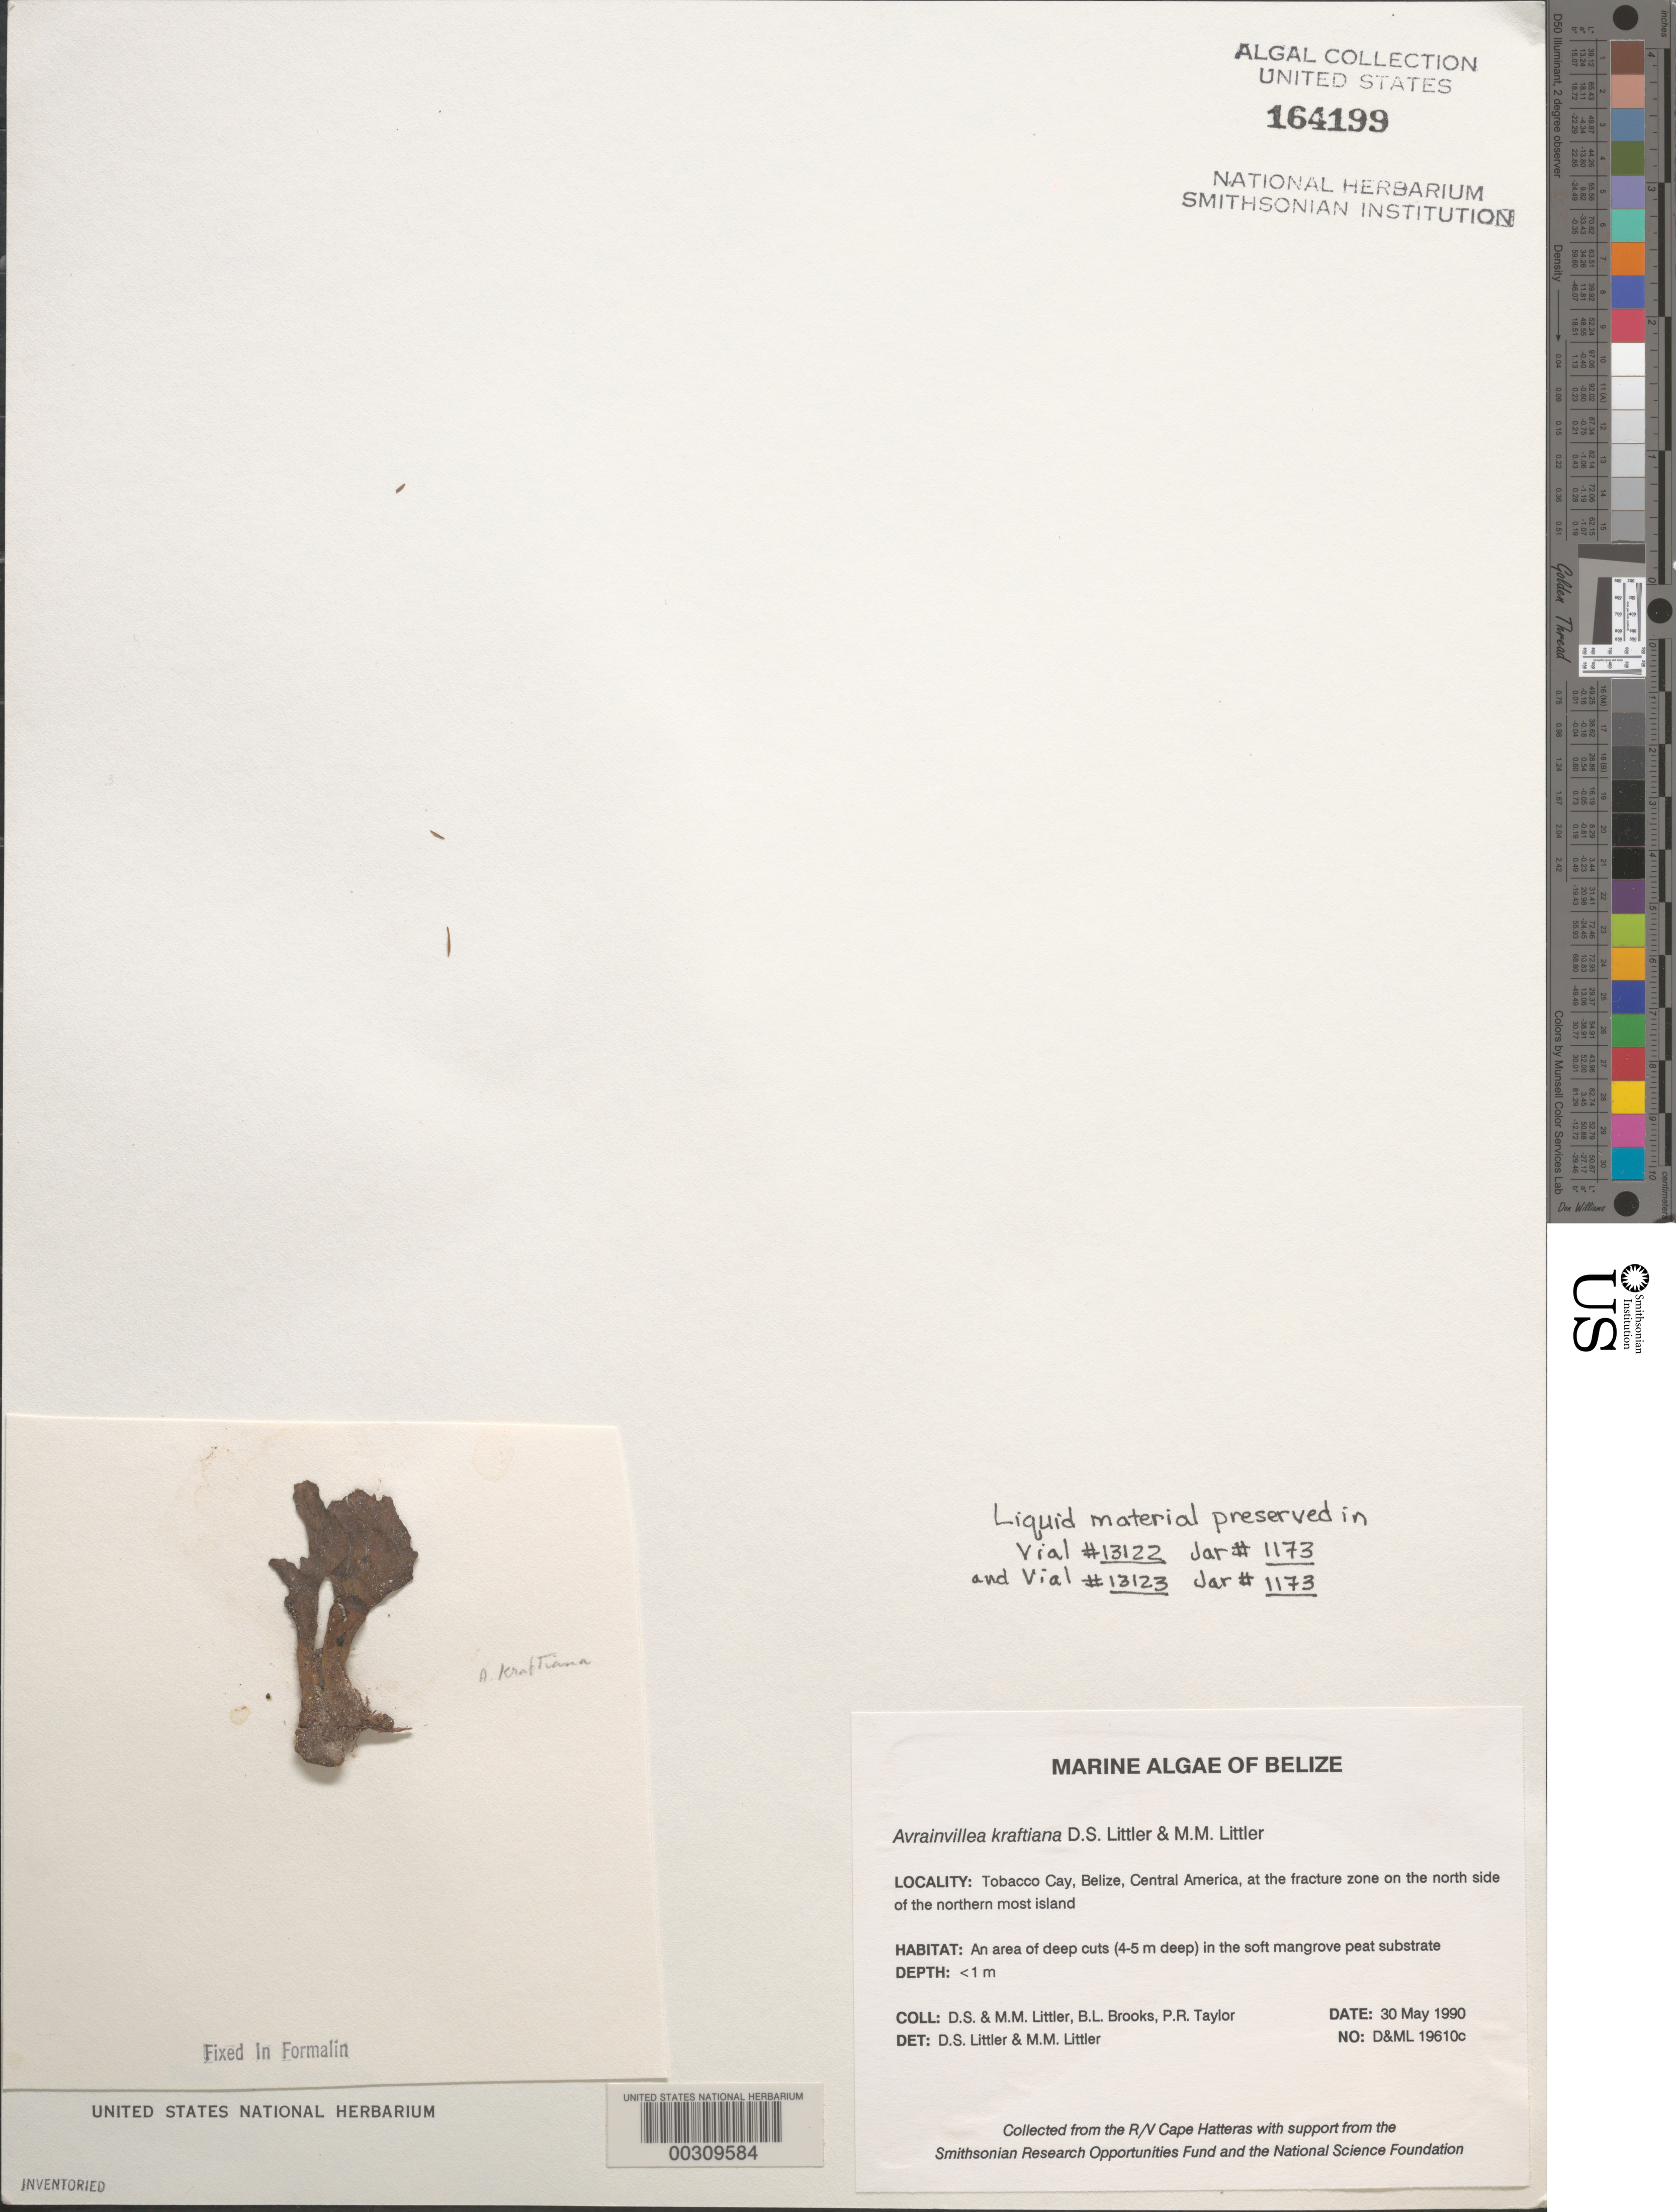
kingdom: Plantae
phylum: Chlorophyta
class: Ulvophyceae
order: Bryopsidales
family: Dichotomosiphonaceae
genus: Avrainvillea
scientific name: Avrainvillea kraftiana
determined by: Littler, D. S.; Littler, M. M.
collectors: D. S. Littler, M. M. Littler, B. Brooks & P. R. Taylor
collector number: D&ML 19610c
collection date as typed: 30 May 1990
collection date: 1990-05-30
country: Belize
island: Tobacco Cay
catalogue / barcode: US 164199